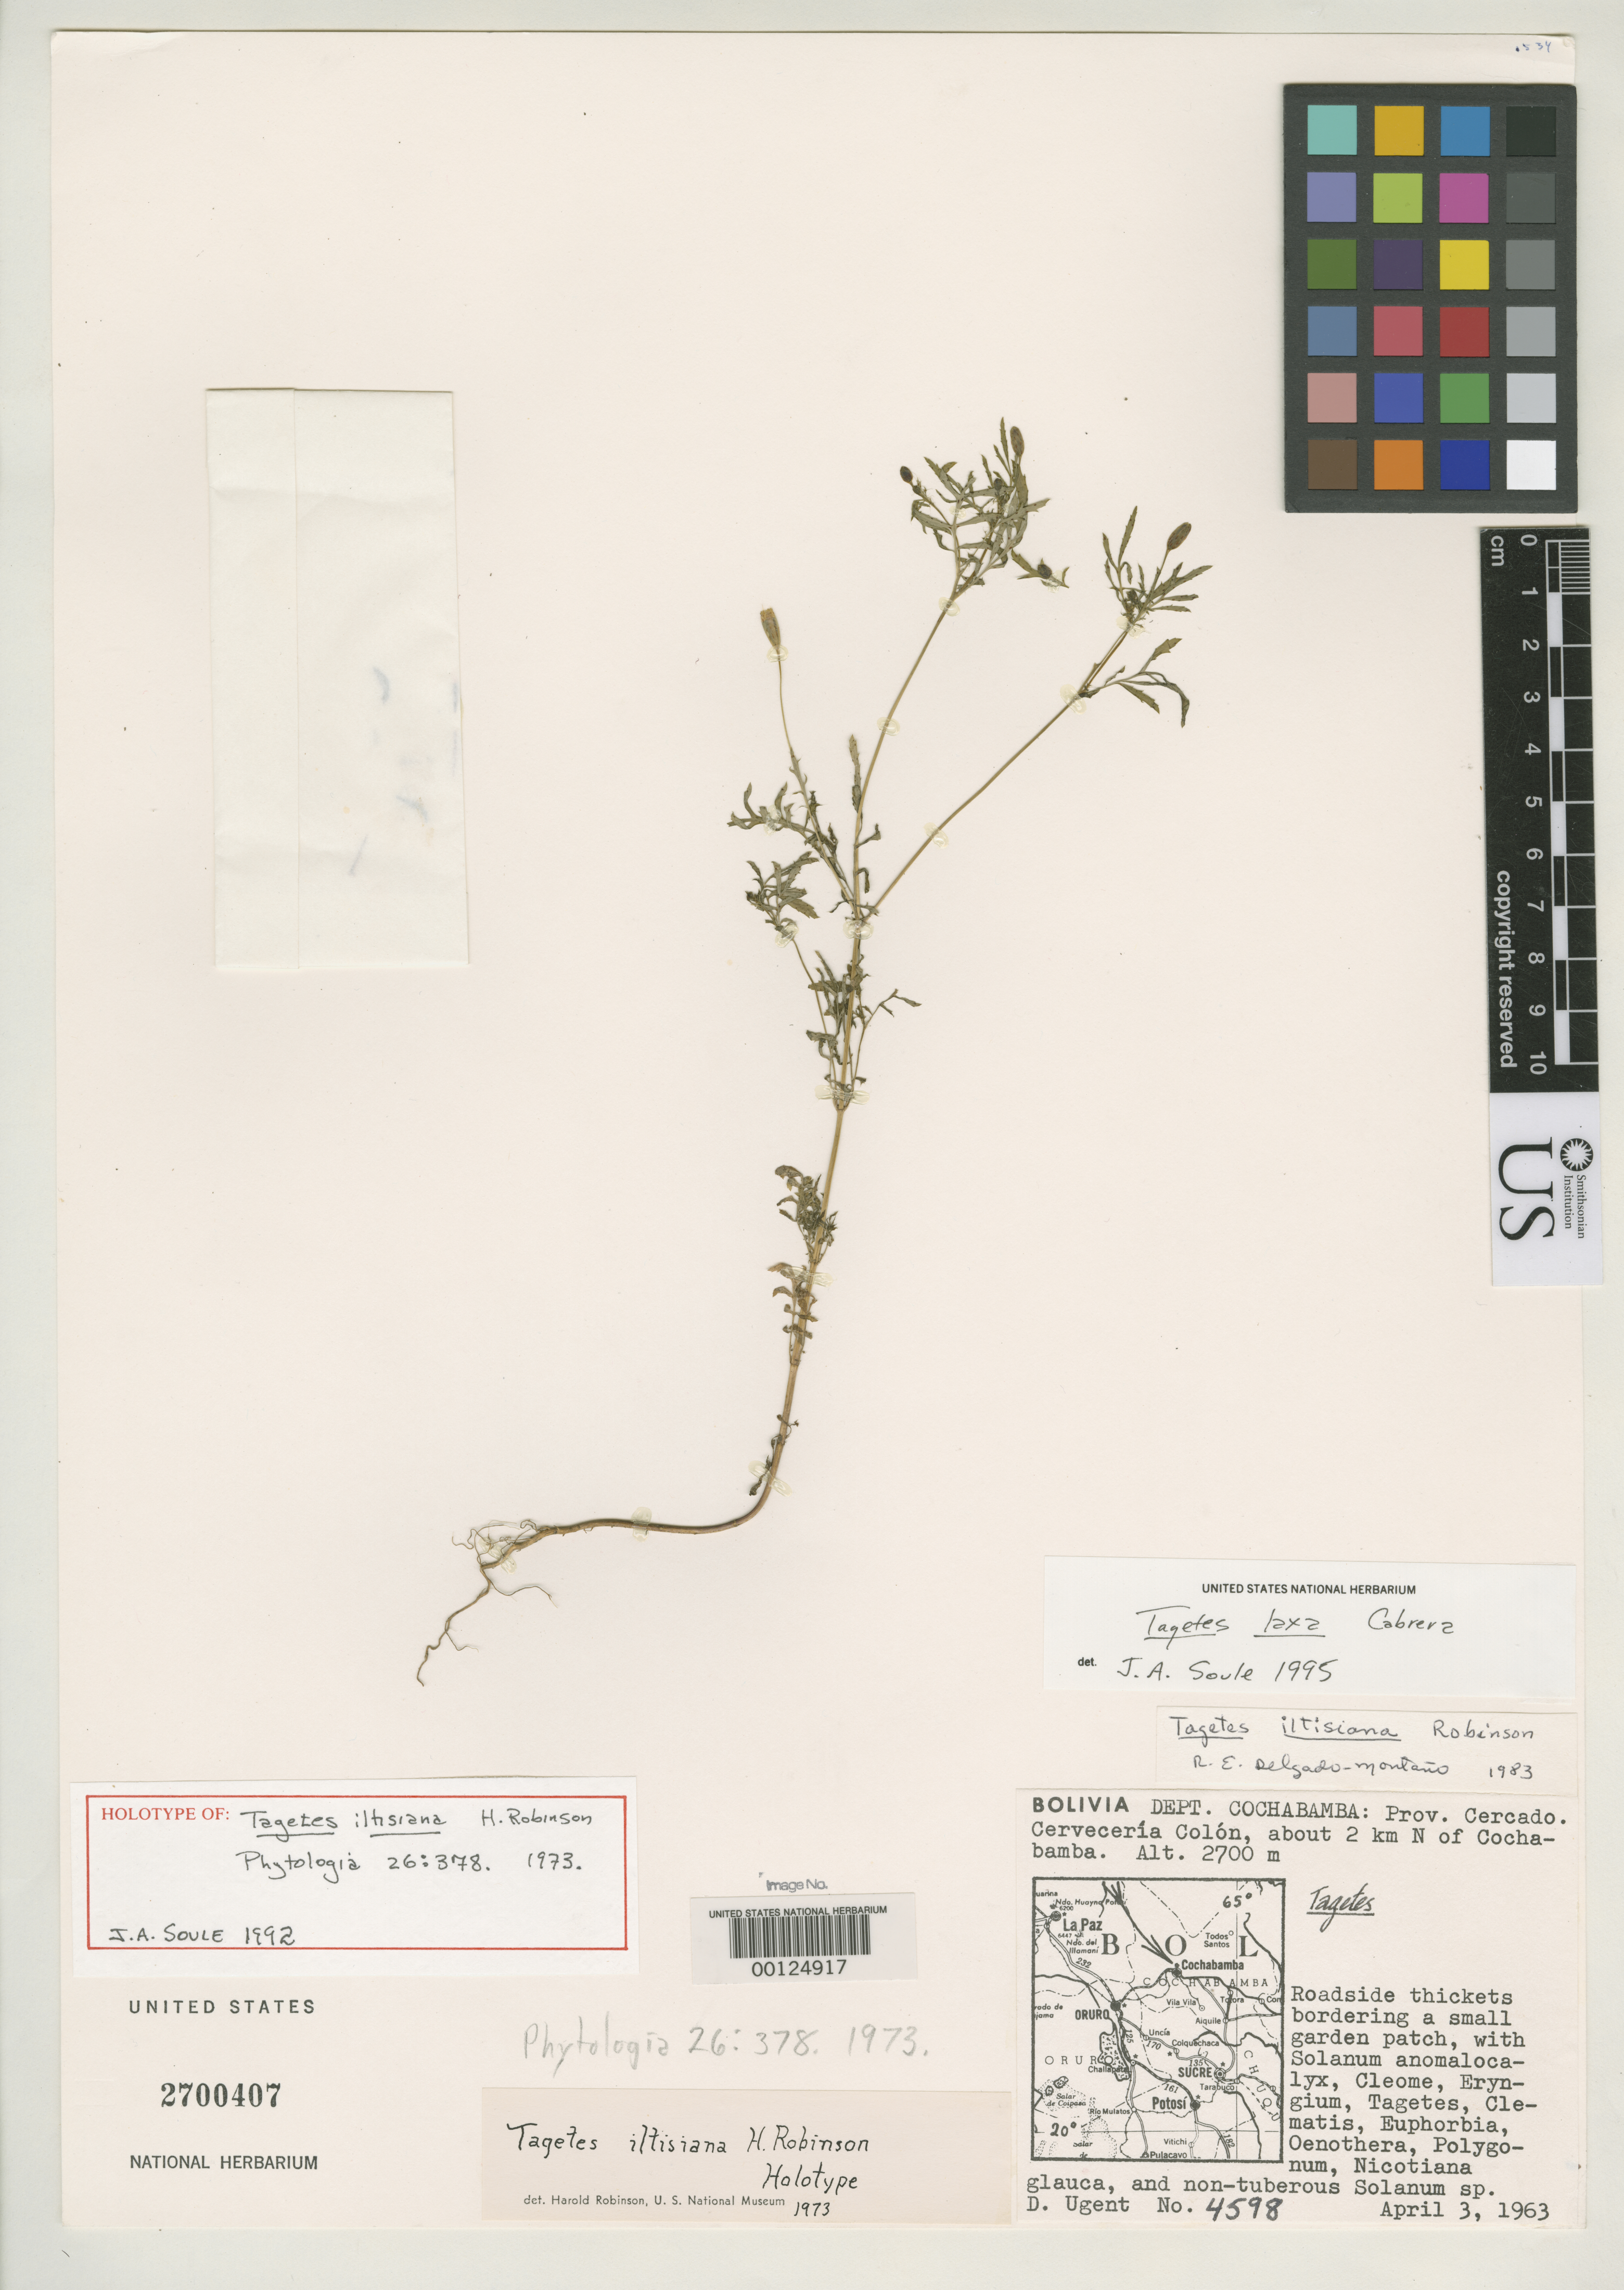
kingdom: Plantae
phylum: Tracheophyta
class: Magnoliopsida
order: Asterales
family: Asteraceae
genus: Tagetes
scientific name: Tagetes iltisiana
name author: H. Rob.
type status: Holotype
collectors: D. Ugent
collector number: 4598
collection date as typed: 03 Apr 1963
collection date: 1963-04-03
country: Bolivia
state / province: Cochabamba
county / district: Cercado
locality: Cerveceria Colon, ca 2 km N of Cochabamba.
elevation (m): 2700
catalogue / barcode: US 2700407